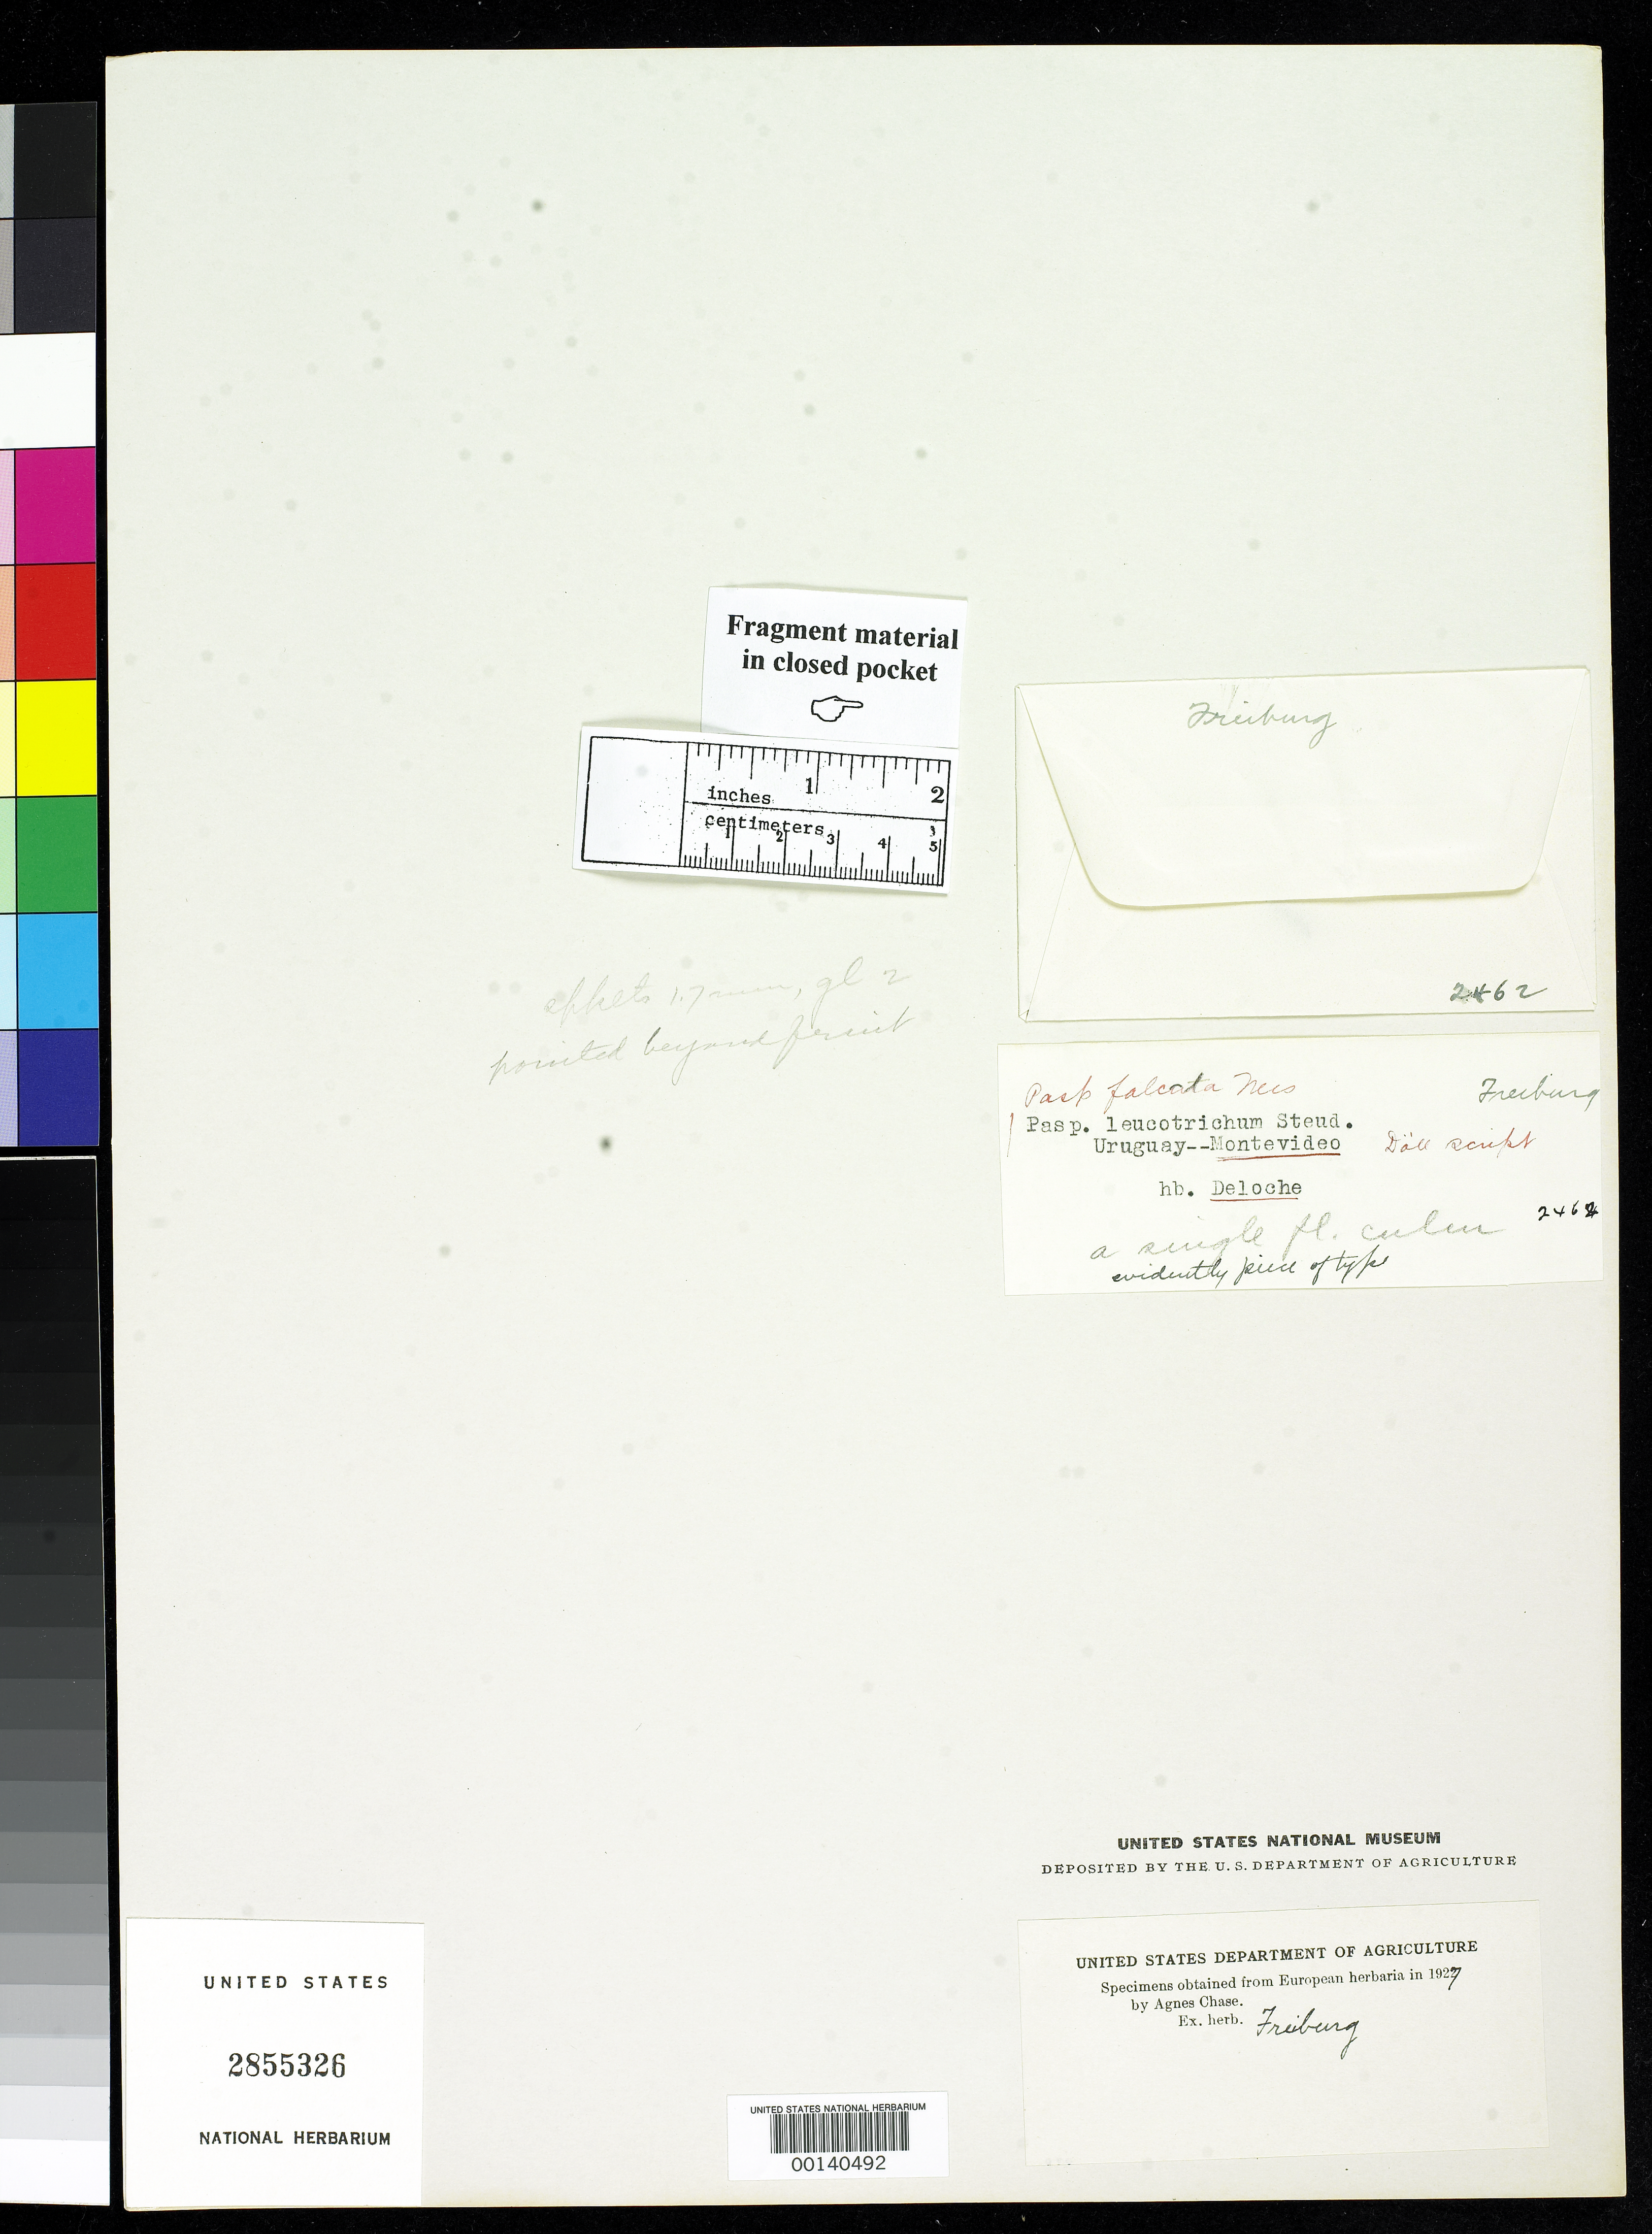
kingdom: Plantae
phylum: Tracheophyta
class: Liliopsida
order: Poales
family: Poaceae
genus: Paspalum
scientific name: Paspalum leucotrichum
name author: Steud.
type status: Type Fragment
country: Uruguay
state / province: Montevideo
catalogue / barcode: US 2855326